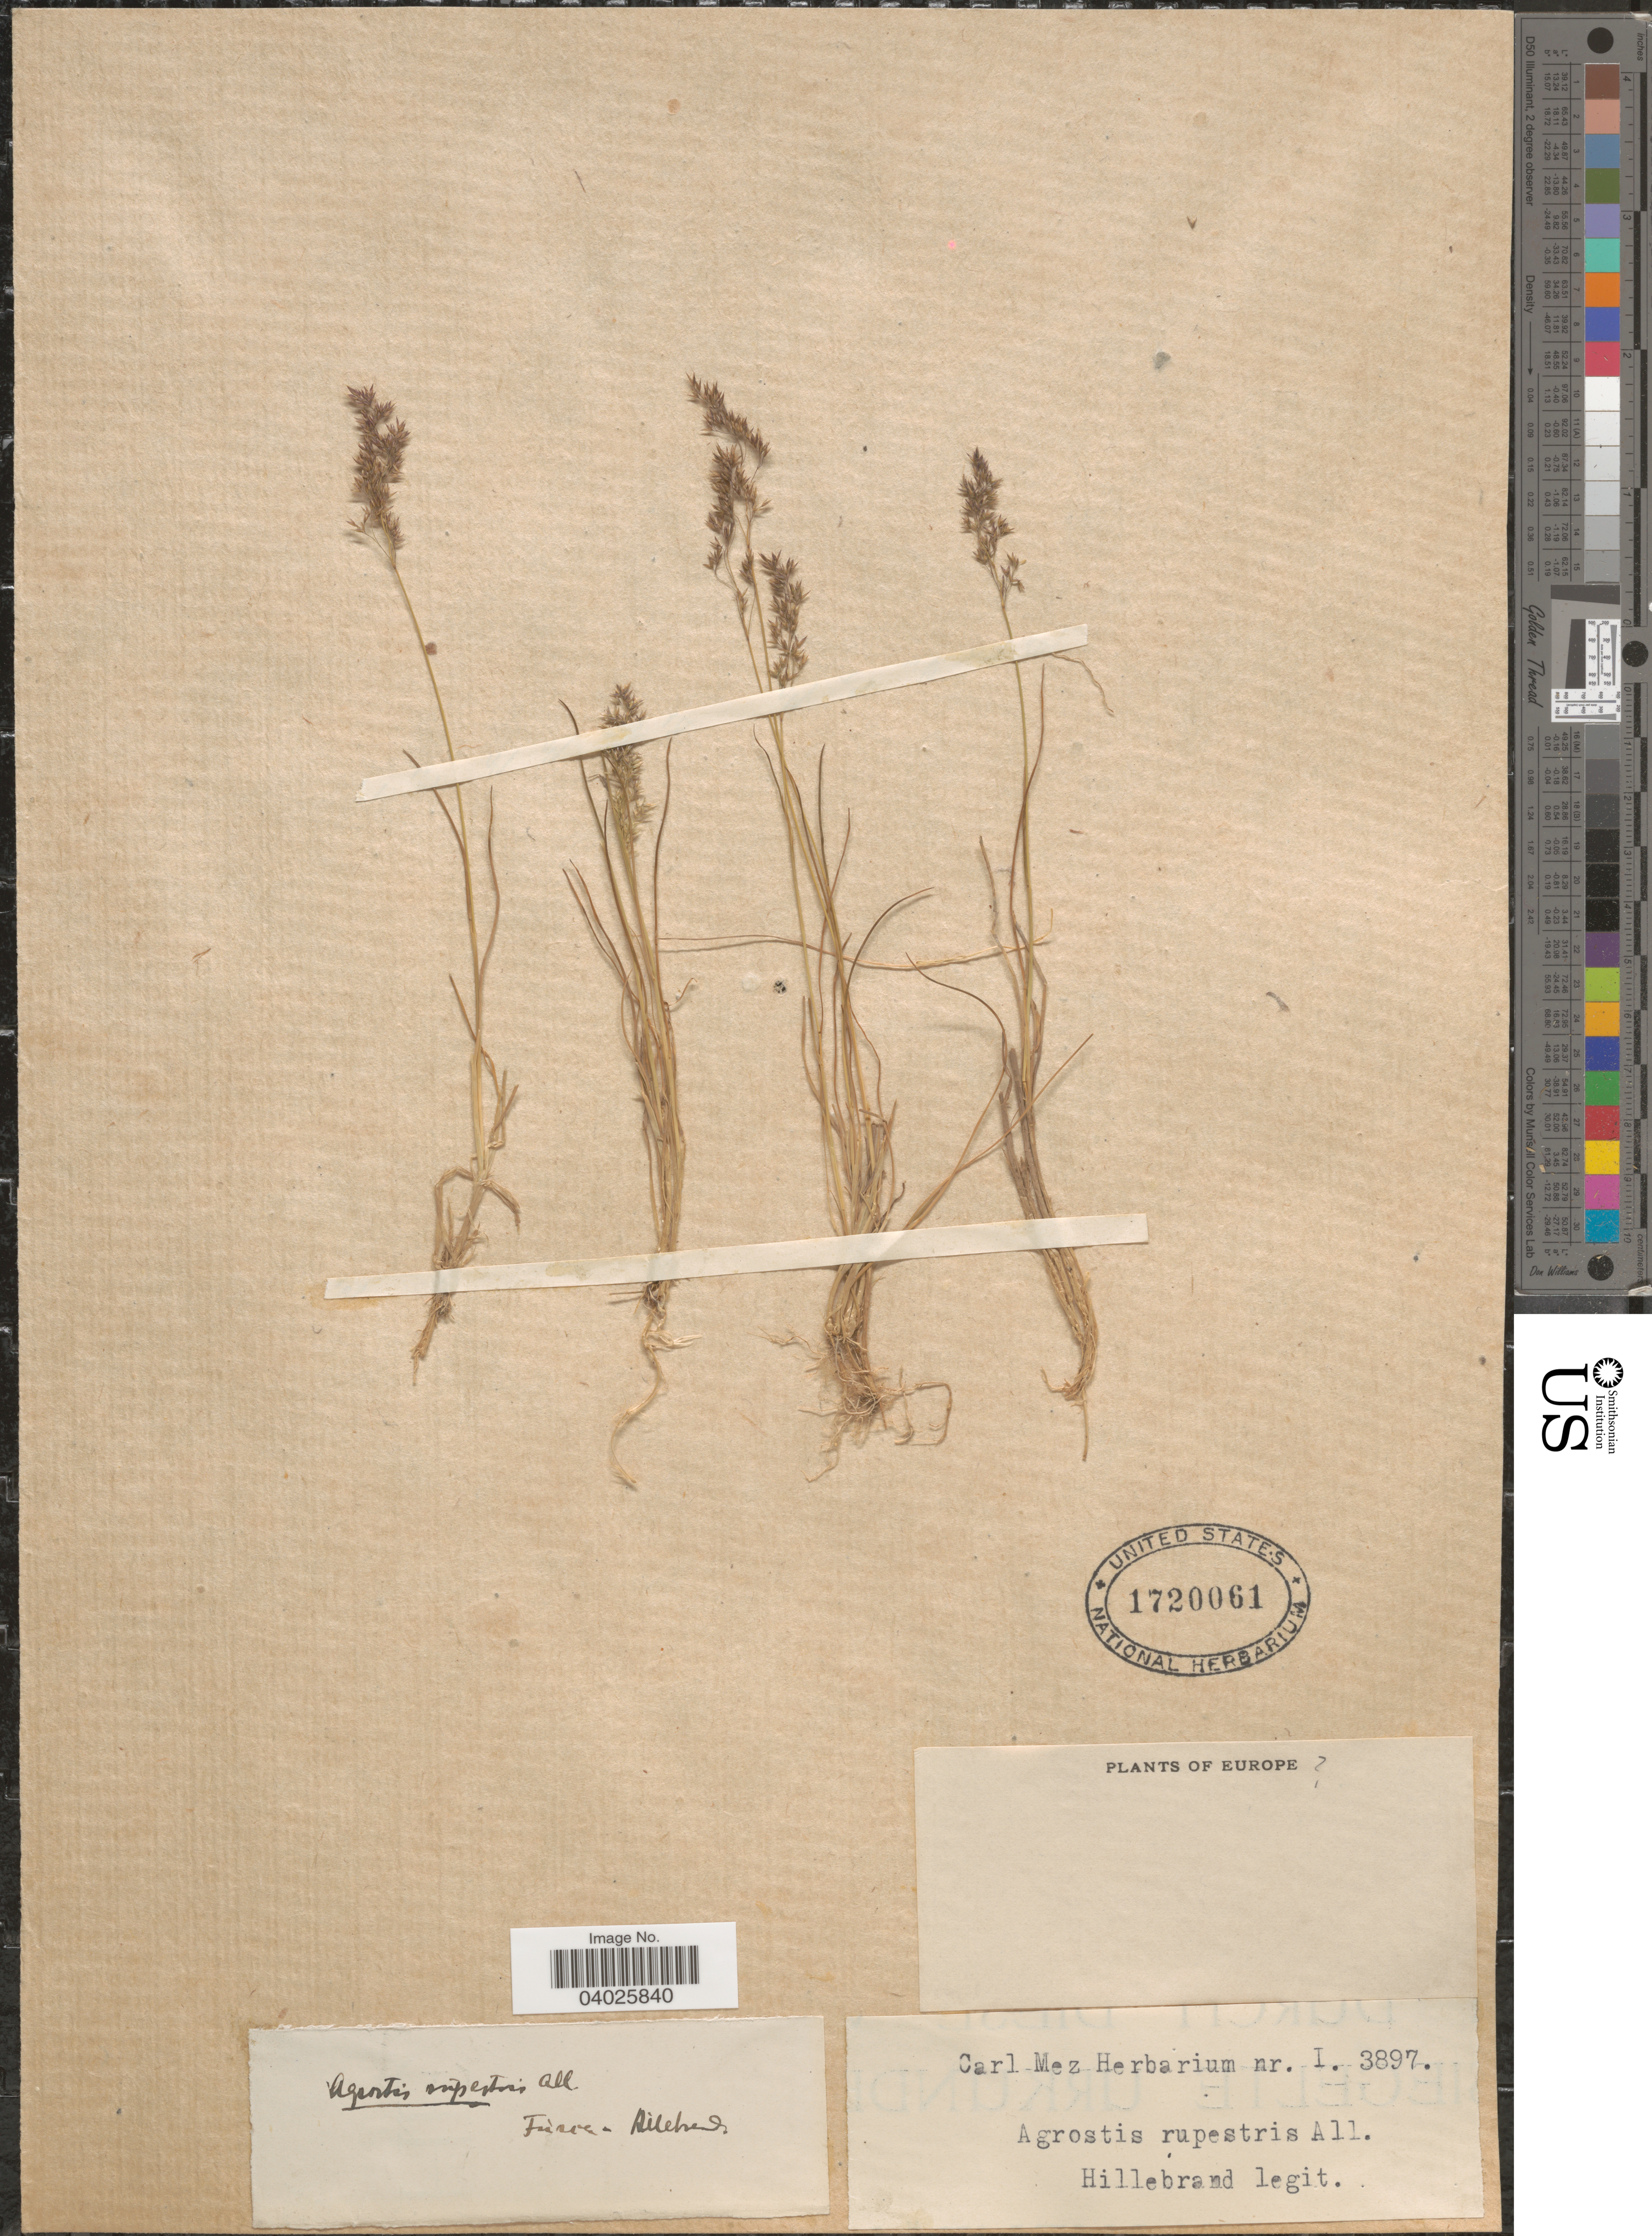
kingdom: Plantae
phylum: Tracheophyta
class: Liliopsida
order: Poales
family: Poaceae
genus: Agrostis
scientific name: Agrostis rupestris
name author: All.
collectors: -. Hillebrand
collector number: I3897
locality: Fùrca [interpreted]. Europe. [unsure placement]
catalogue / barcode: US 1720061